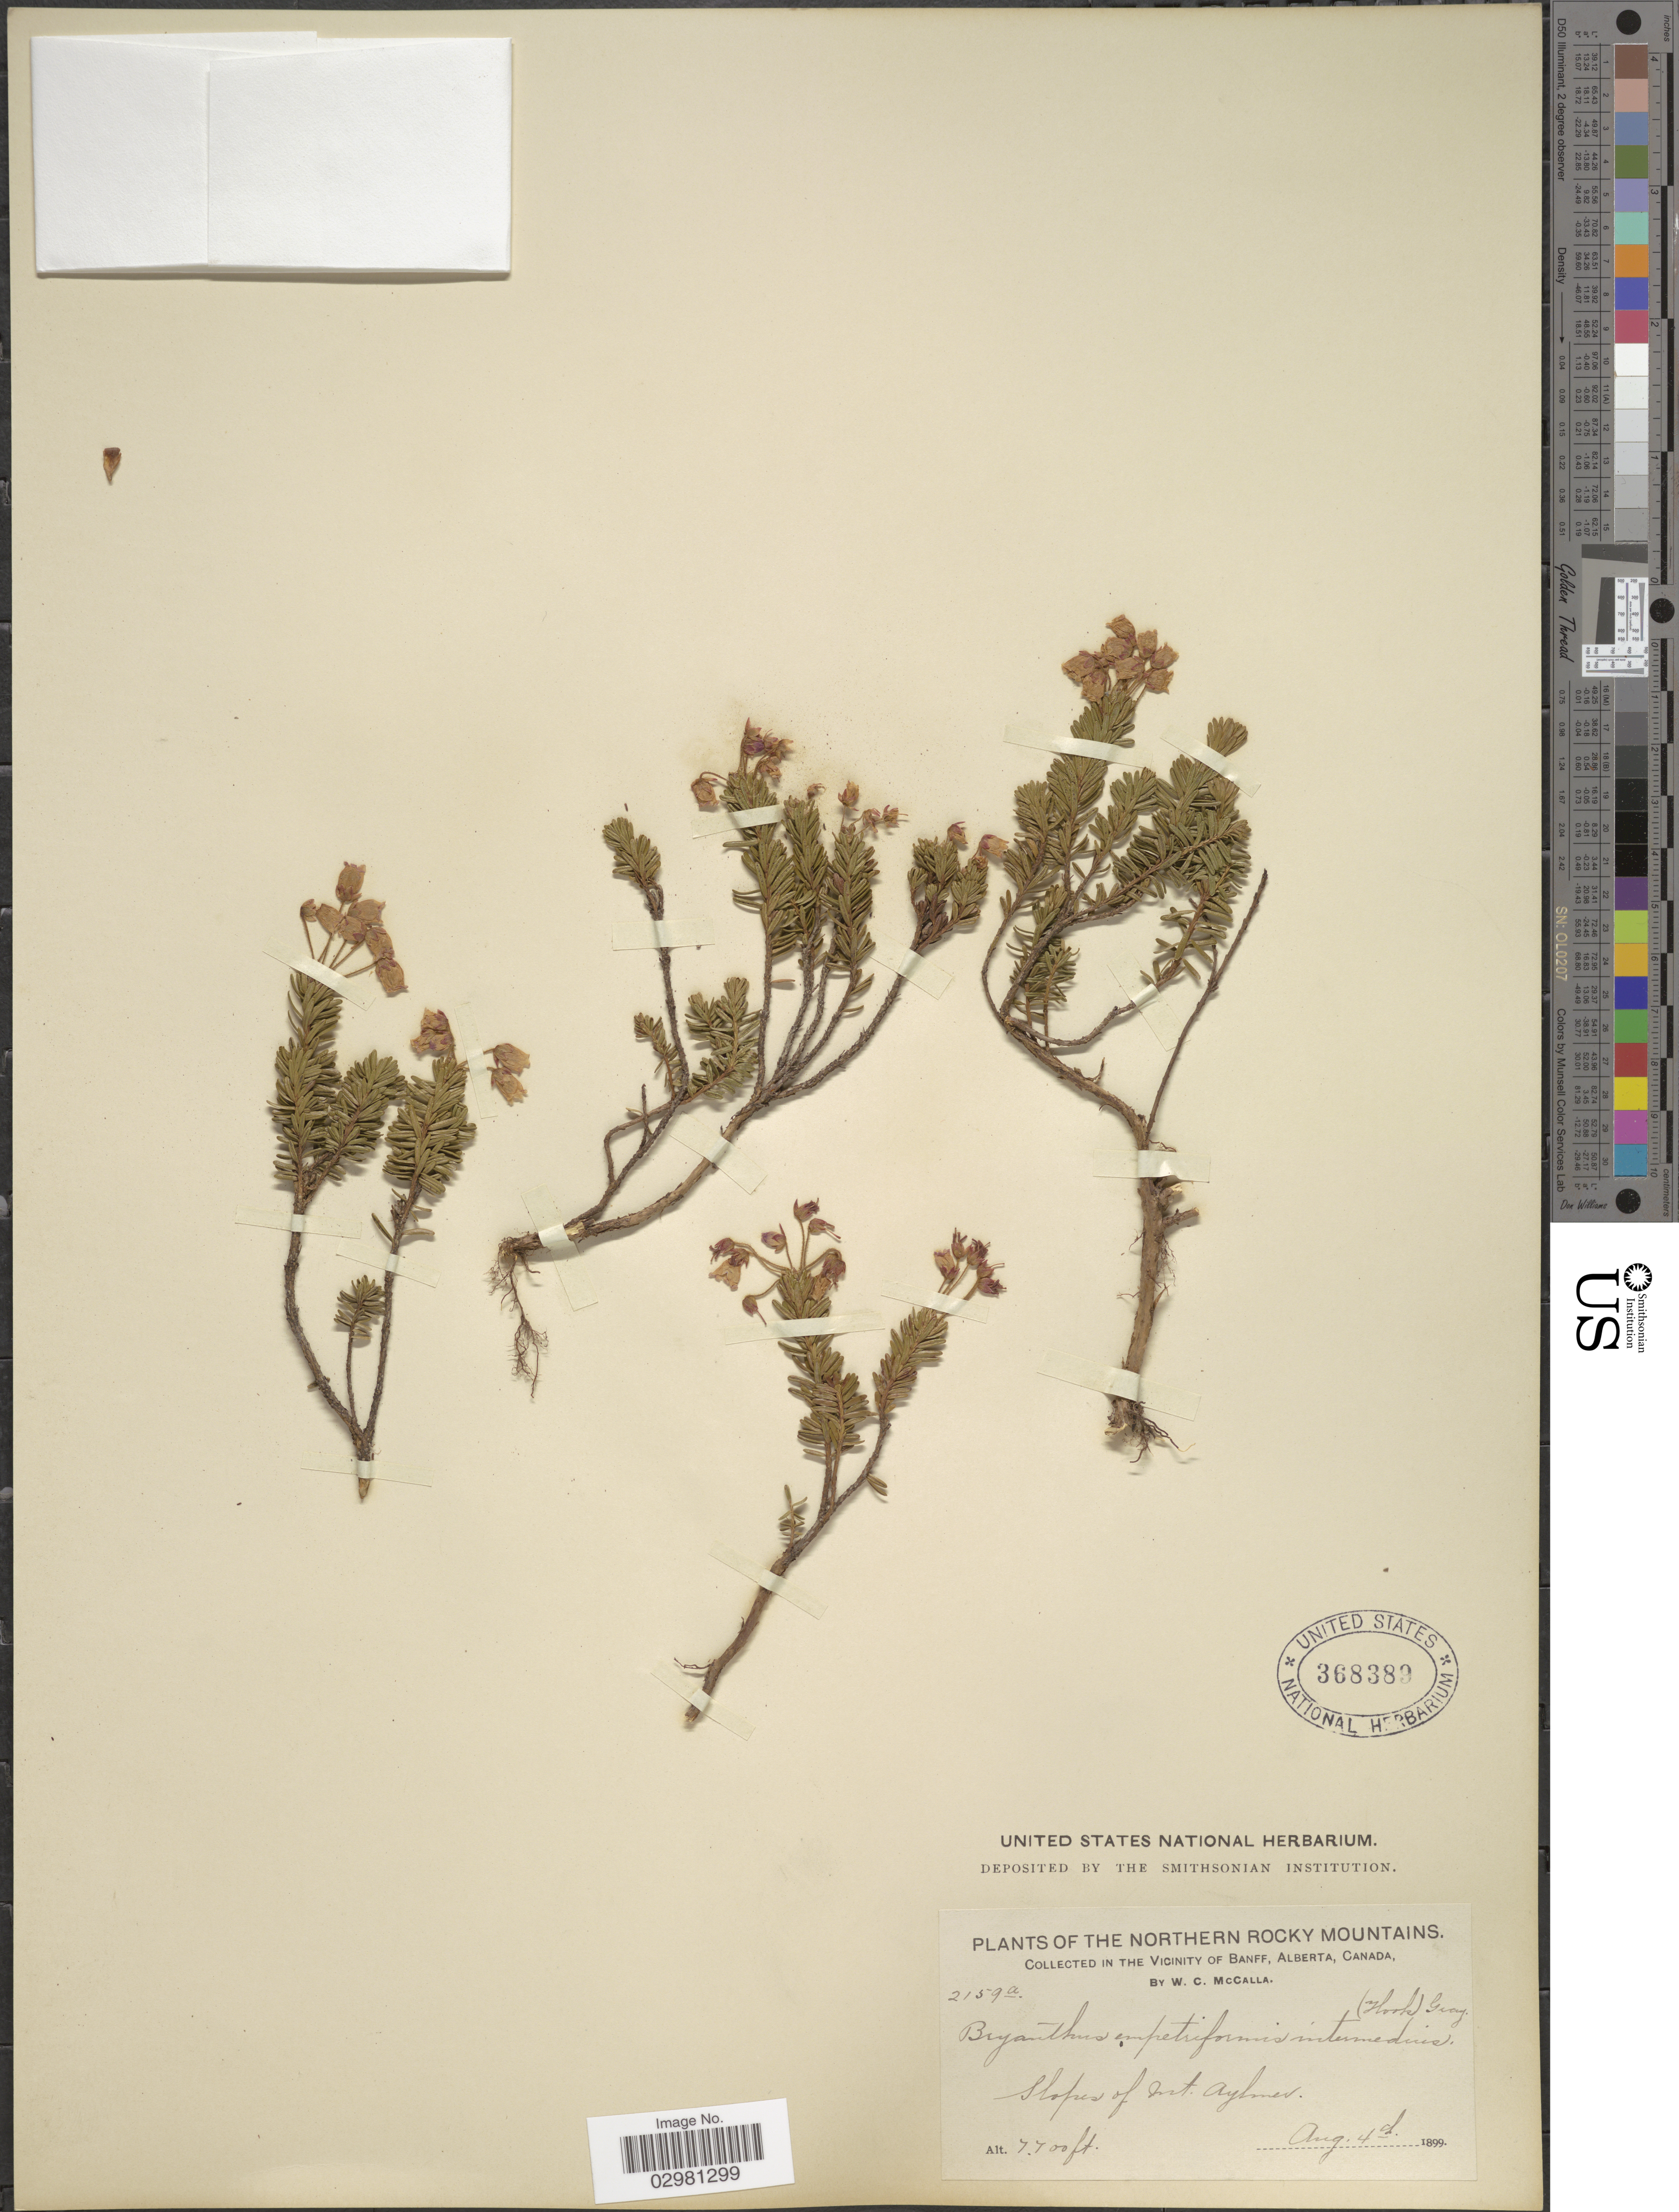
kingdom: Plantae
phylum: Tracheophyta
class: Magnoliopsida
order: Ericales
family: Ericaceae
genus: Phyllodoce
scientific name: Phyllodoce caerulea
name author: (L.) Bab.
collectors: W. McCalla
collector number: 2159a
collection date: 1899-08-04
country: Canada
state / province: Alberta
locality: Northern Rocky Mountains, In the vicinity of Banff, Slopes of Mt. Aylmer.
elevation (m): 2347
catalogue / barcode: US 368389